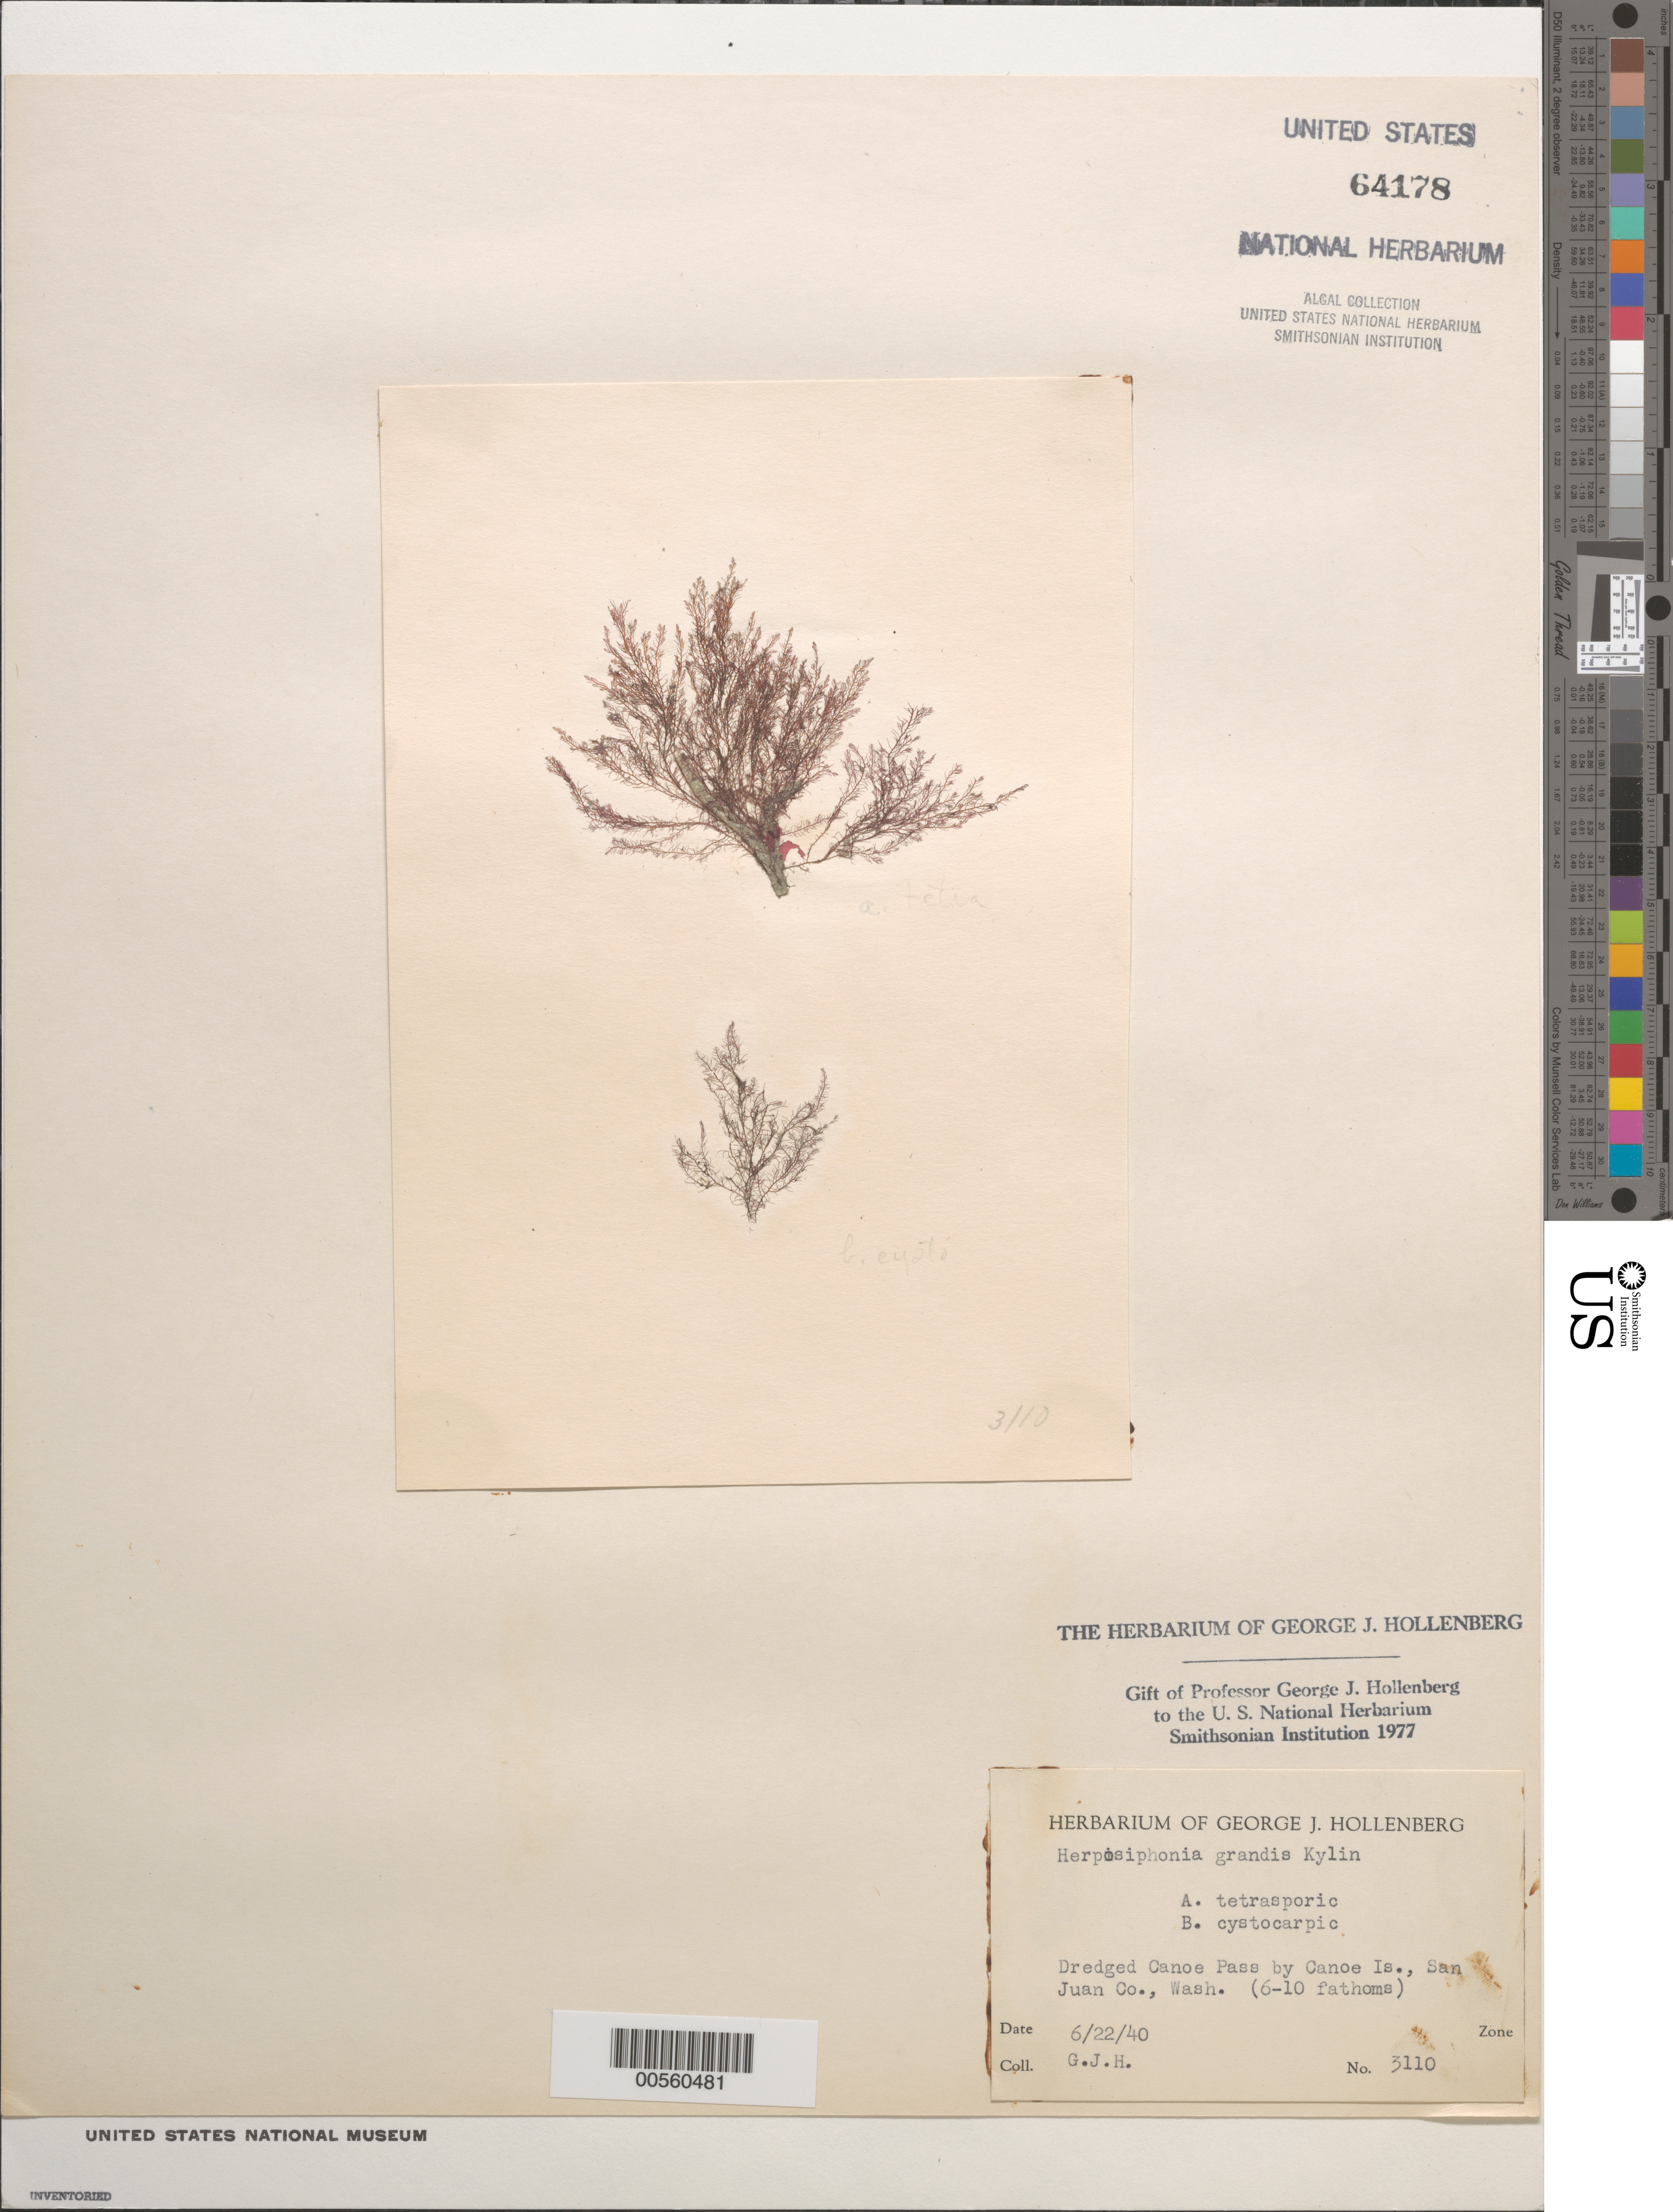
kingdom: Plantae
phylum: Rhodophyta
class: Florideophyceae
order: Ceramiales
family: Rhodomelaceae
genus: Herposiphonia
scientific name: Herposiphonia grandis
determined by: Hollenberg, George J.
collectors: G. Hollenberg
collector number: GJH 3110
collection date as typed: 22 Jun 1940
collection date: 1940-06-22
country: United States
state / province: Washington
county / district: San Juan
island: San Juan Islands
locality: Canoe Pass by Canoe Island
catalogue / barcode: US 64178